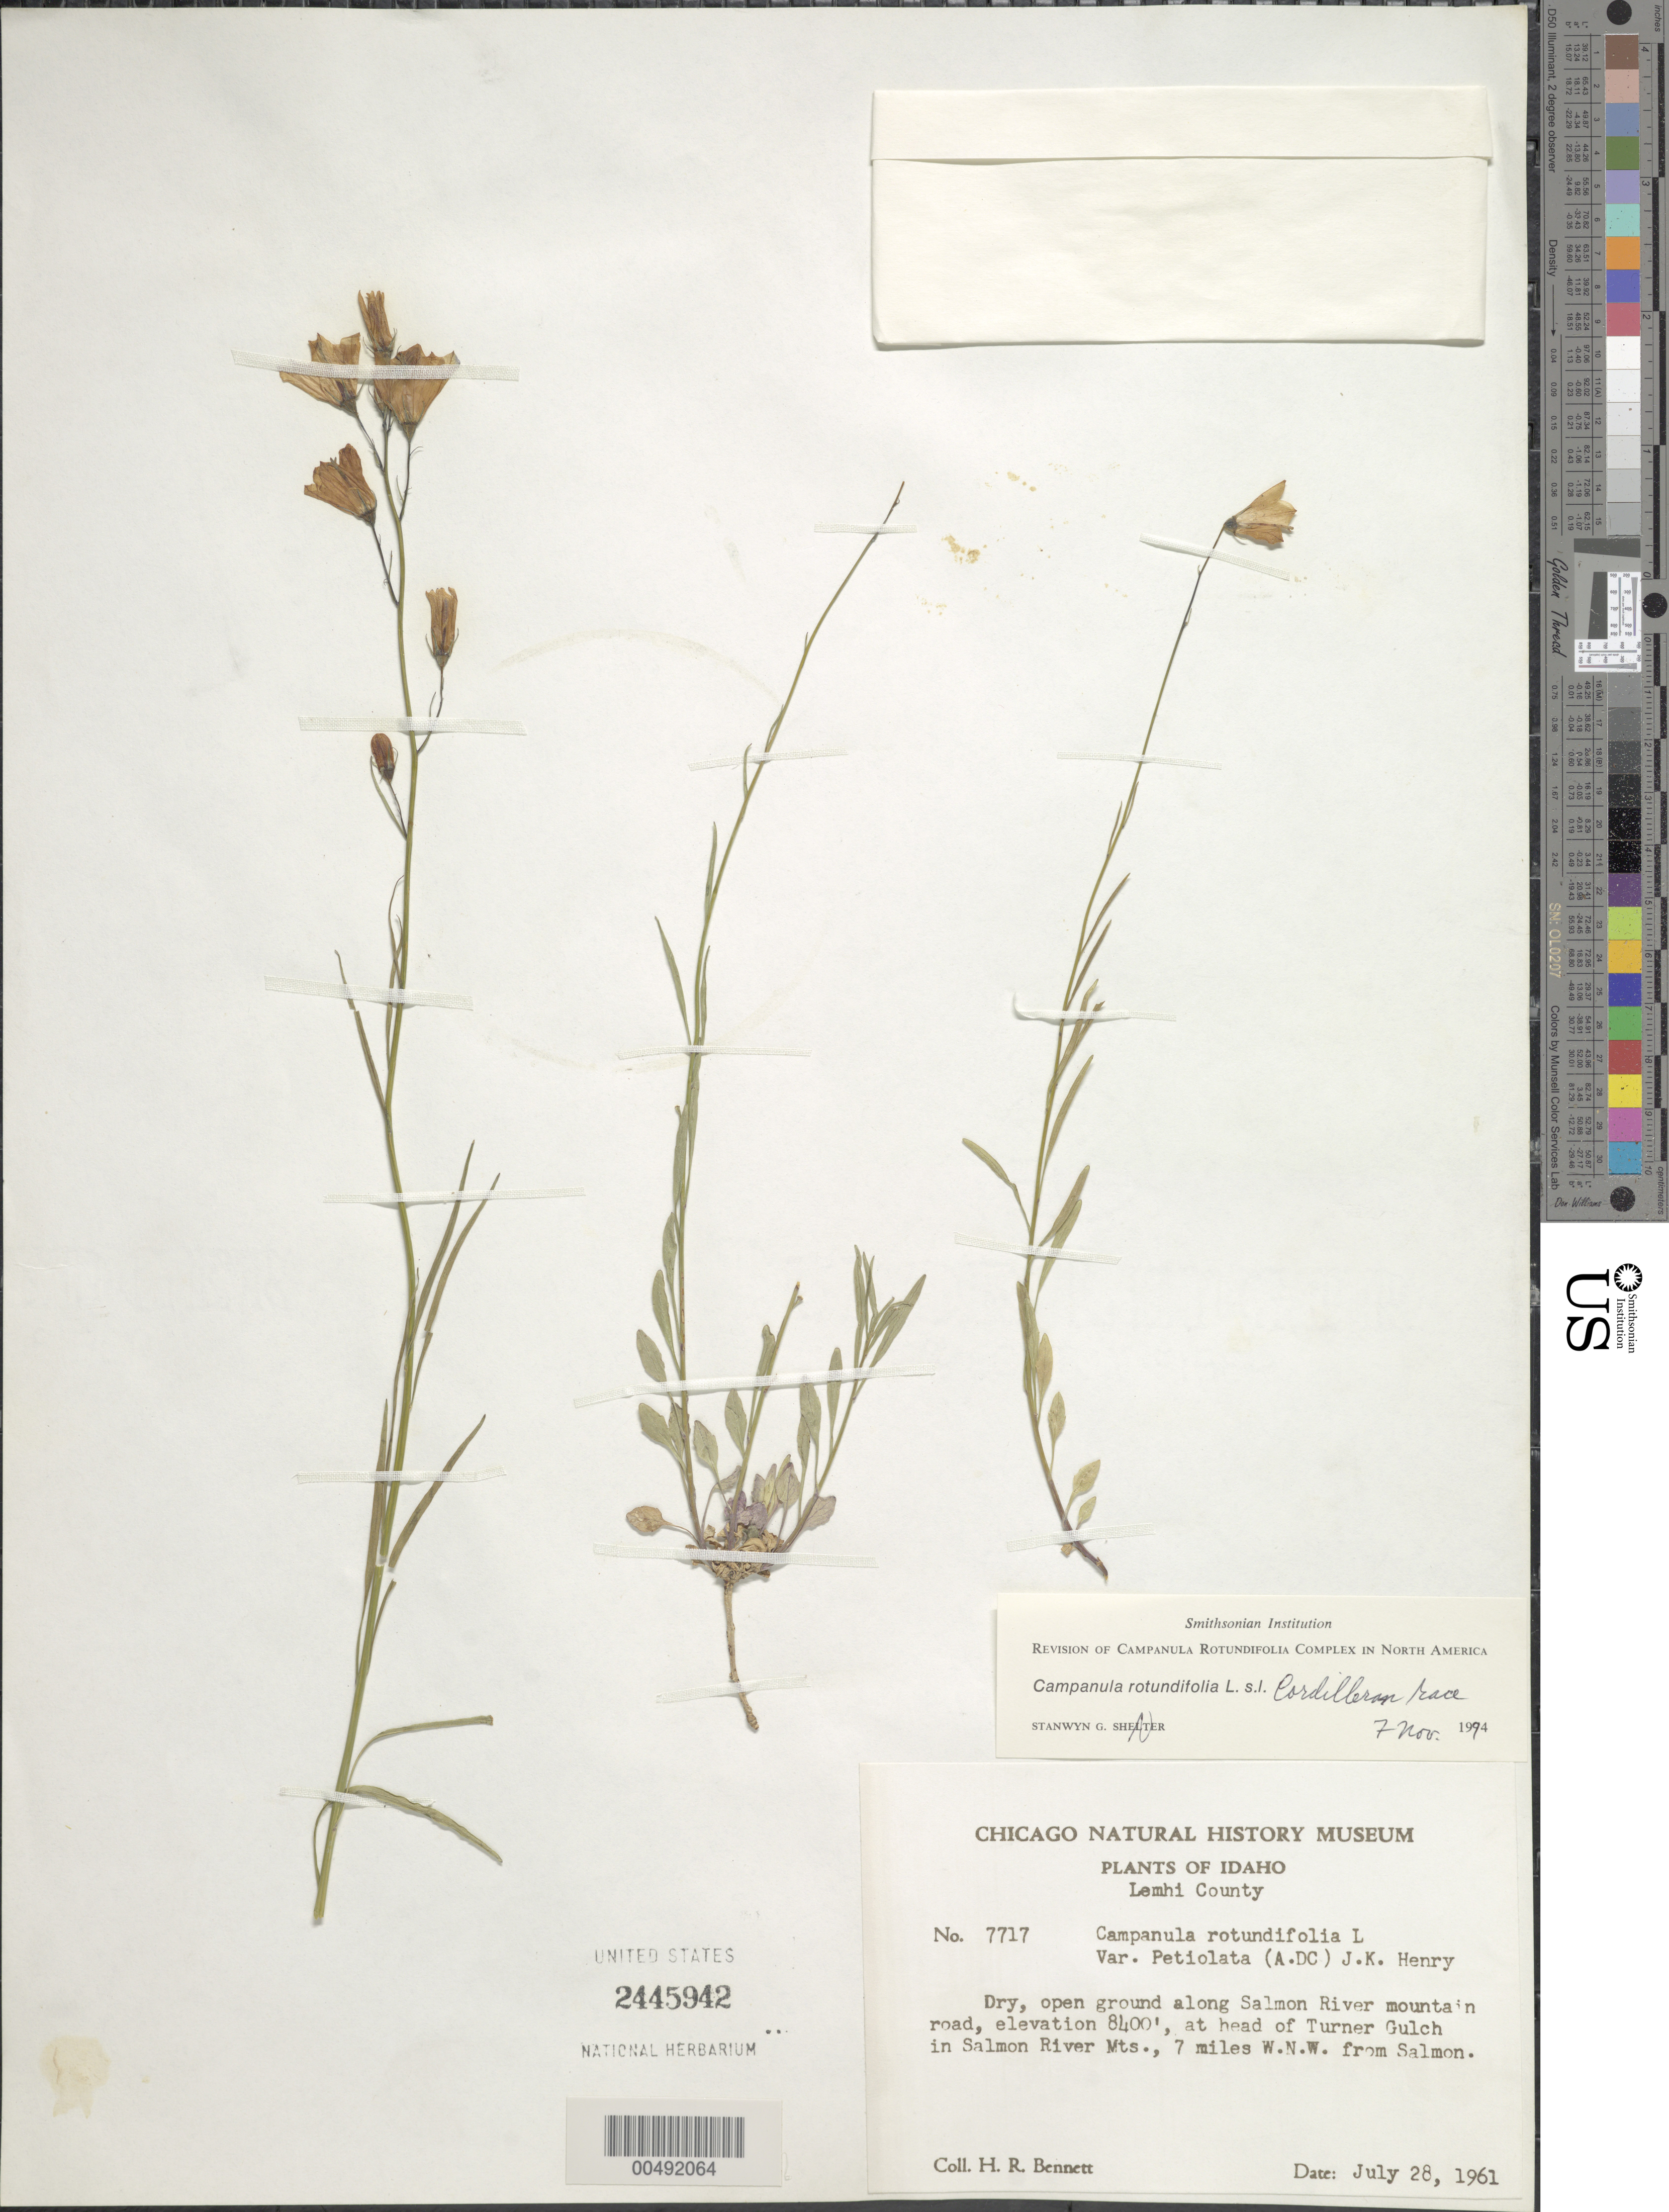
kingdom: Plantae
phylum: Tracheophyta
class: Magnoliopsida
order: Asterales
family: Campanulaceae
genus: Campanula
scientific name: Campanula rotundifolia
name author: L.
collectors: H. R. Bennett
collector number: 7717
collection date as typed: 28 Jul 1961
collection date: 1961-07-28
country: United States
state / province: Idaho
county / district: Lemhi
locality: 7 mi WNW from Salmon, at head of Turner Gulch in Salmon River Mountains, along Salmon River mountain road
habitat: dry open ground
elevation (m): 2560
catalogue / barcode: US 2445942